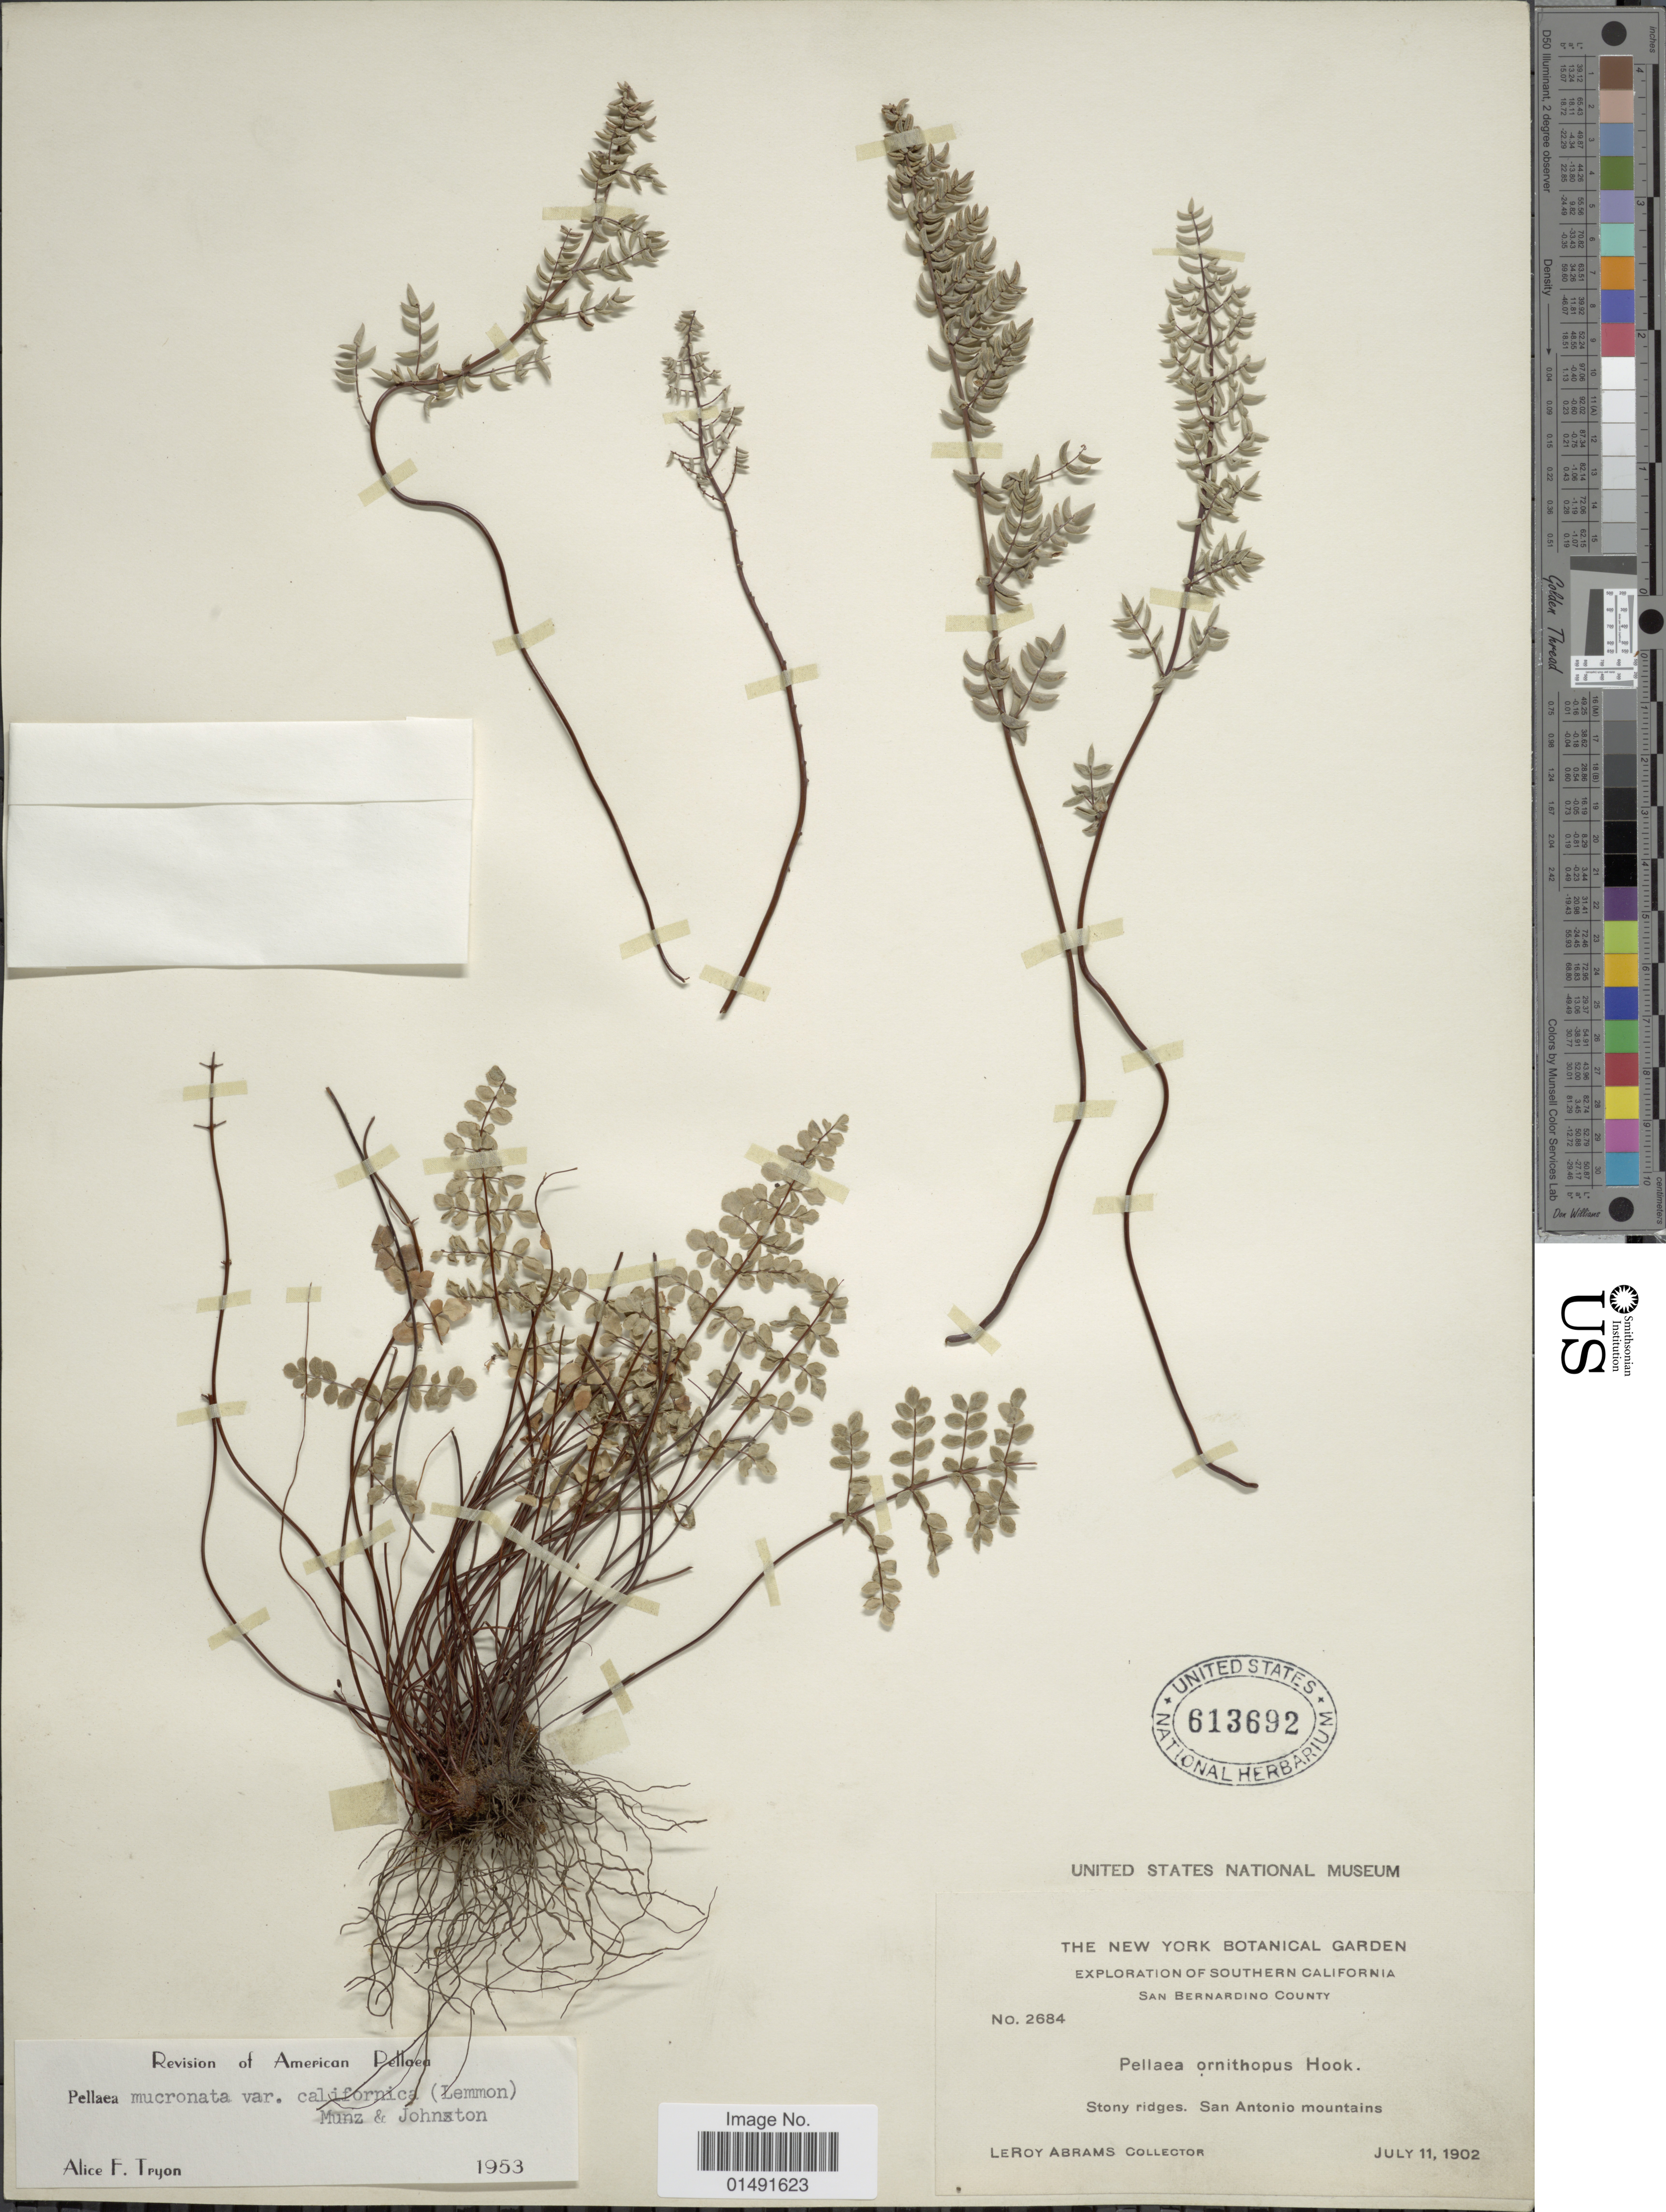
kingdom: Plantae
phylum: Tracheophyta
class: Polypodiopsida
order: Polypodiales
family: Pteridaceae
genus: Pellaea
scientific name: Pellaea mucronata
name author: (D.C. Eaton) D.C. Eaton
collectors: L. Abrams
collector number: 2684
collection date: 1902-07-11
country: United States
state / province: California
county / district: San Bernardino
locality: Southern California, San Bernardino County, Stony ridges.San Antonio mountains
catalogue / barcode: US 613692